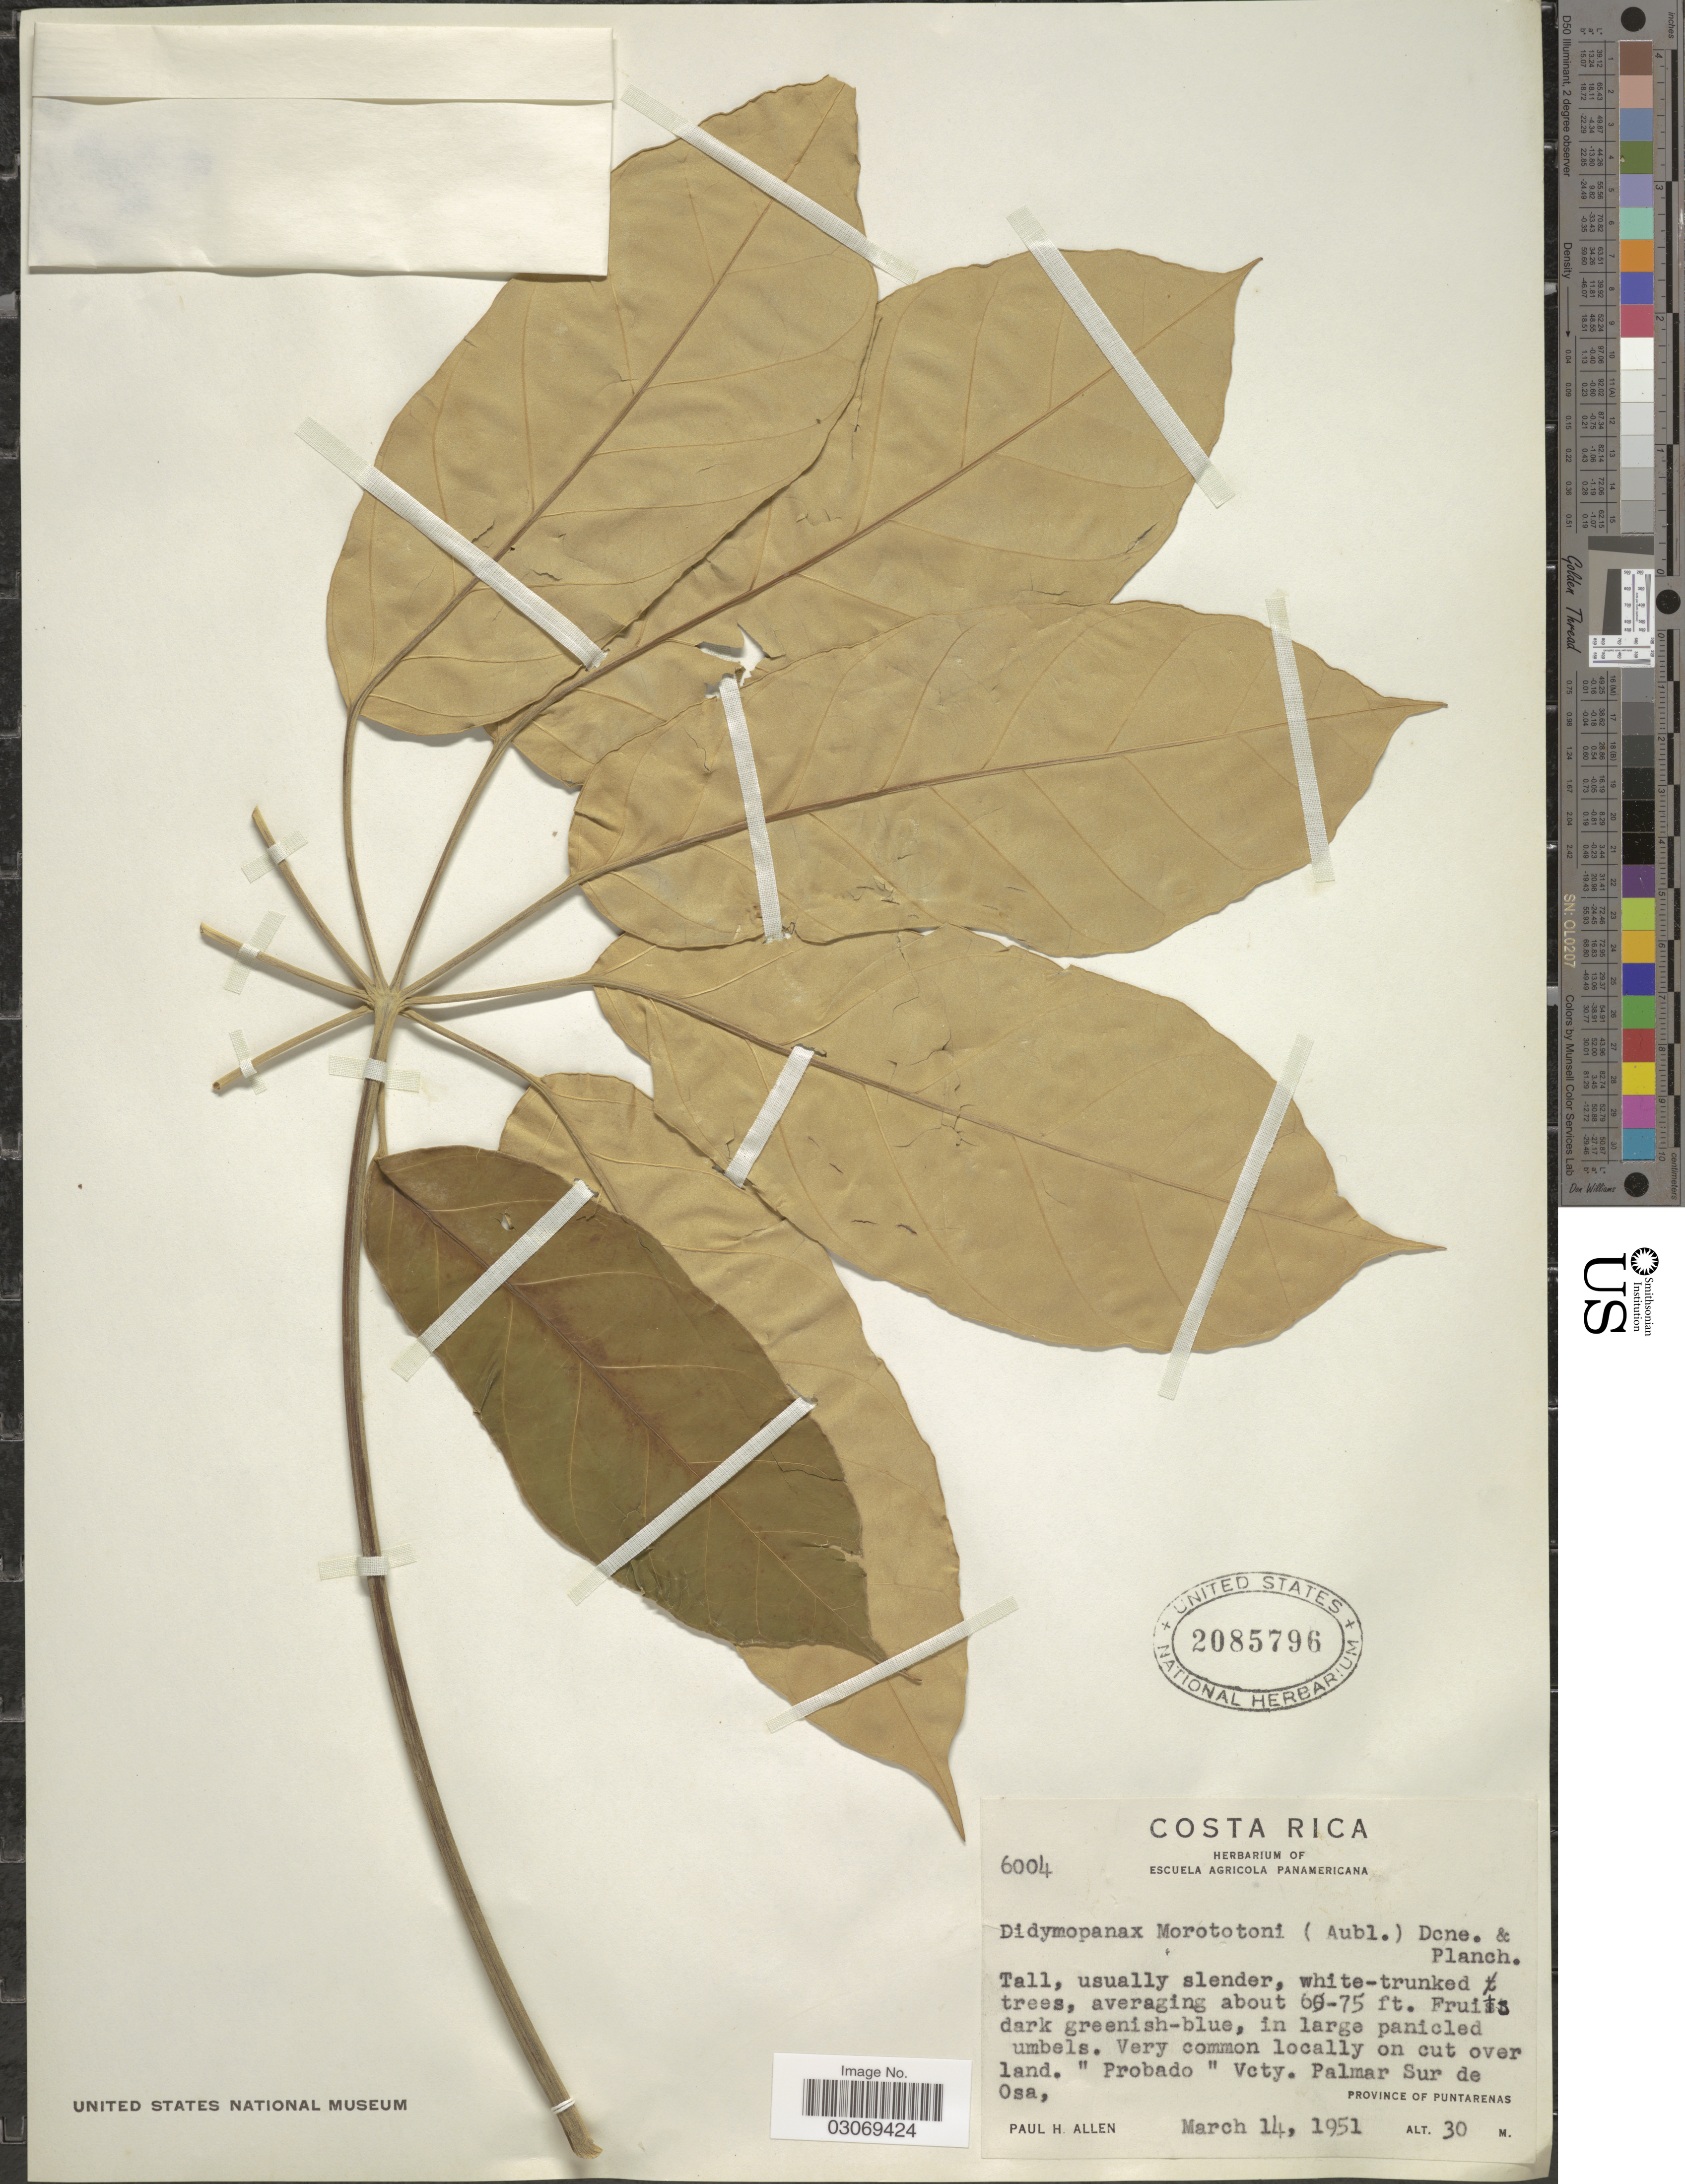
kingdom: Plantae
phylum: Tracheophyta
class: Magnoliopsida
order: Apiales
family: Araliaceae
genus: Schefflera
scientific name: Schefflera sp.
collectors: P. H. Allen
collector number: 6004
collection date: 1951-03-14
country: Costa Rica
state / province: Puntarenas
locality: Vcty. Palmar Sur de Osa.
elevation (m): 30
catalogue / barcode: US 2085796